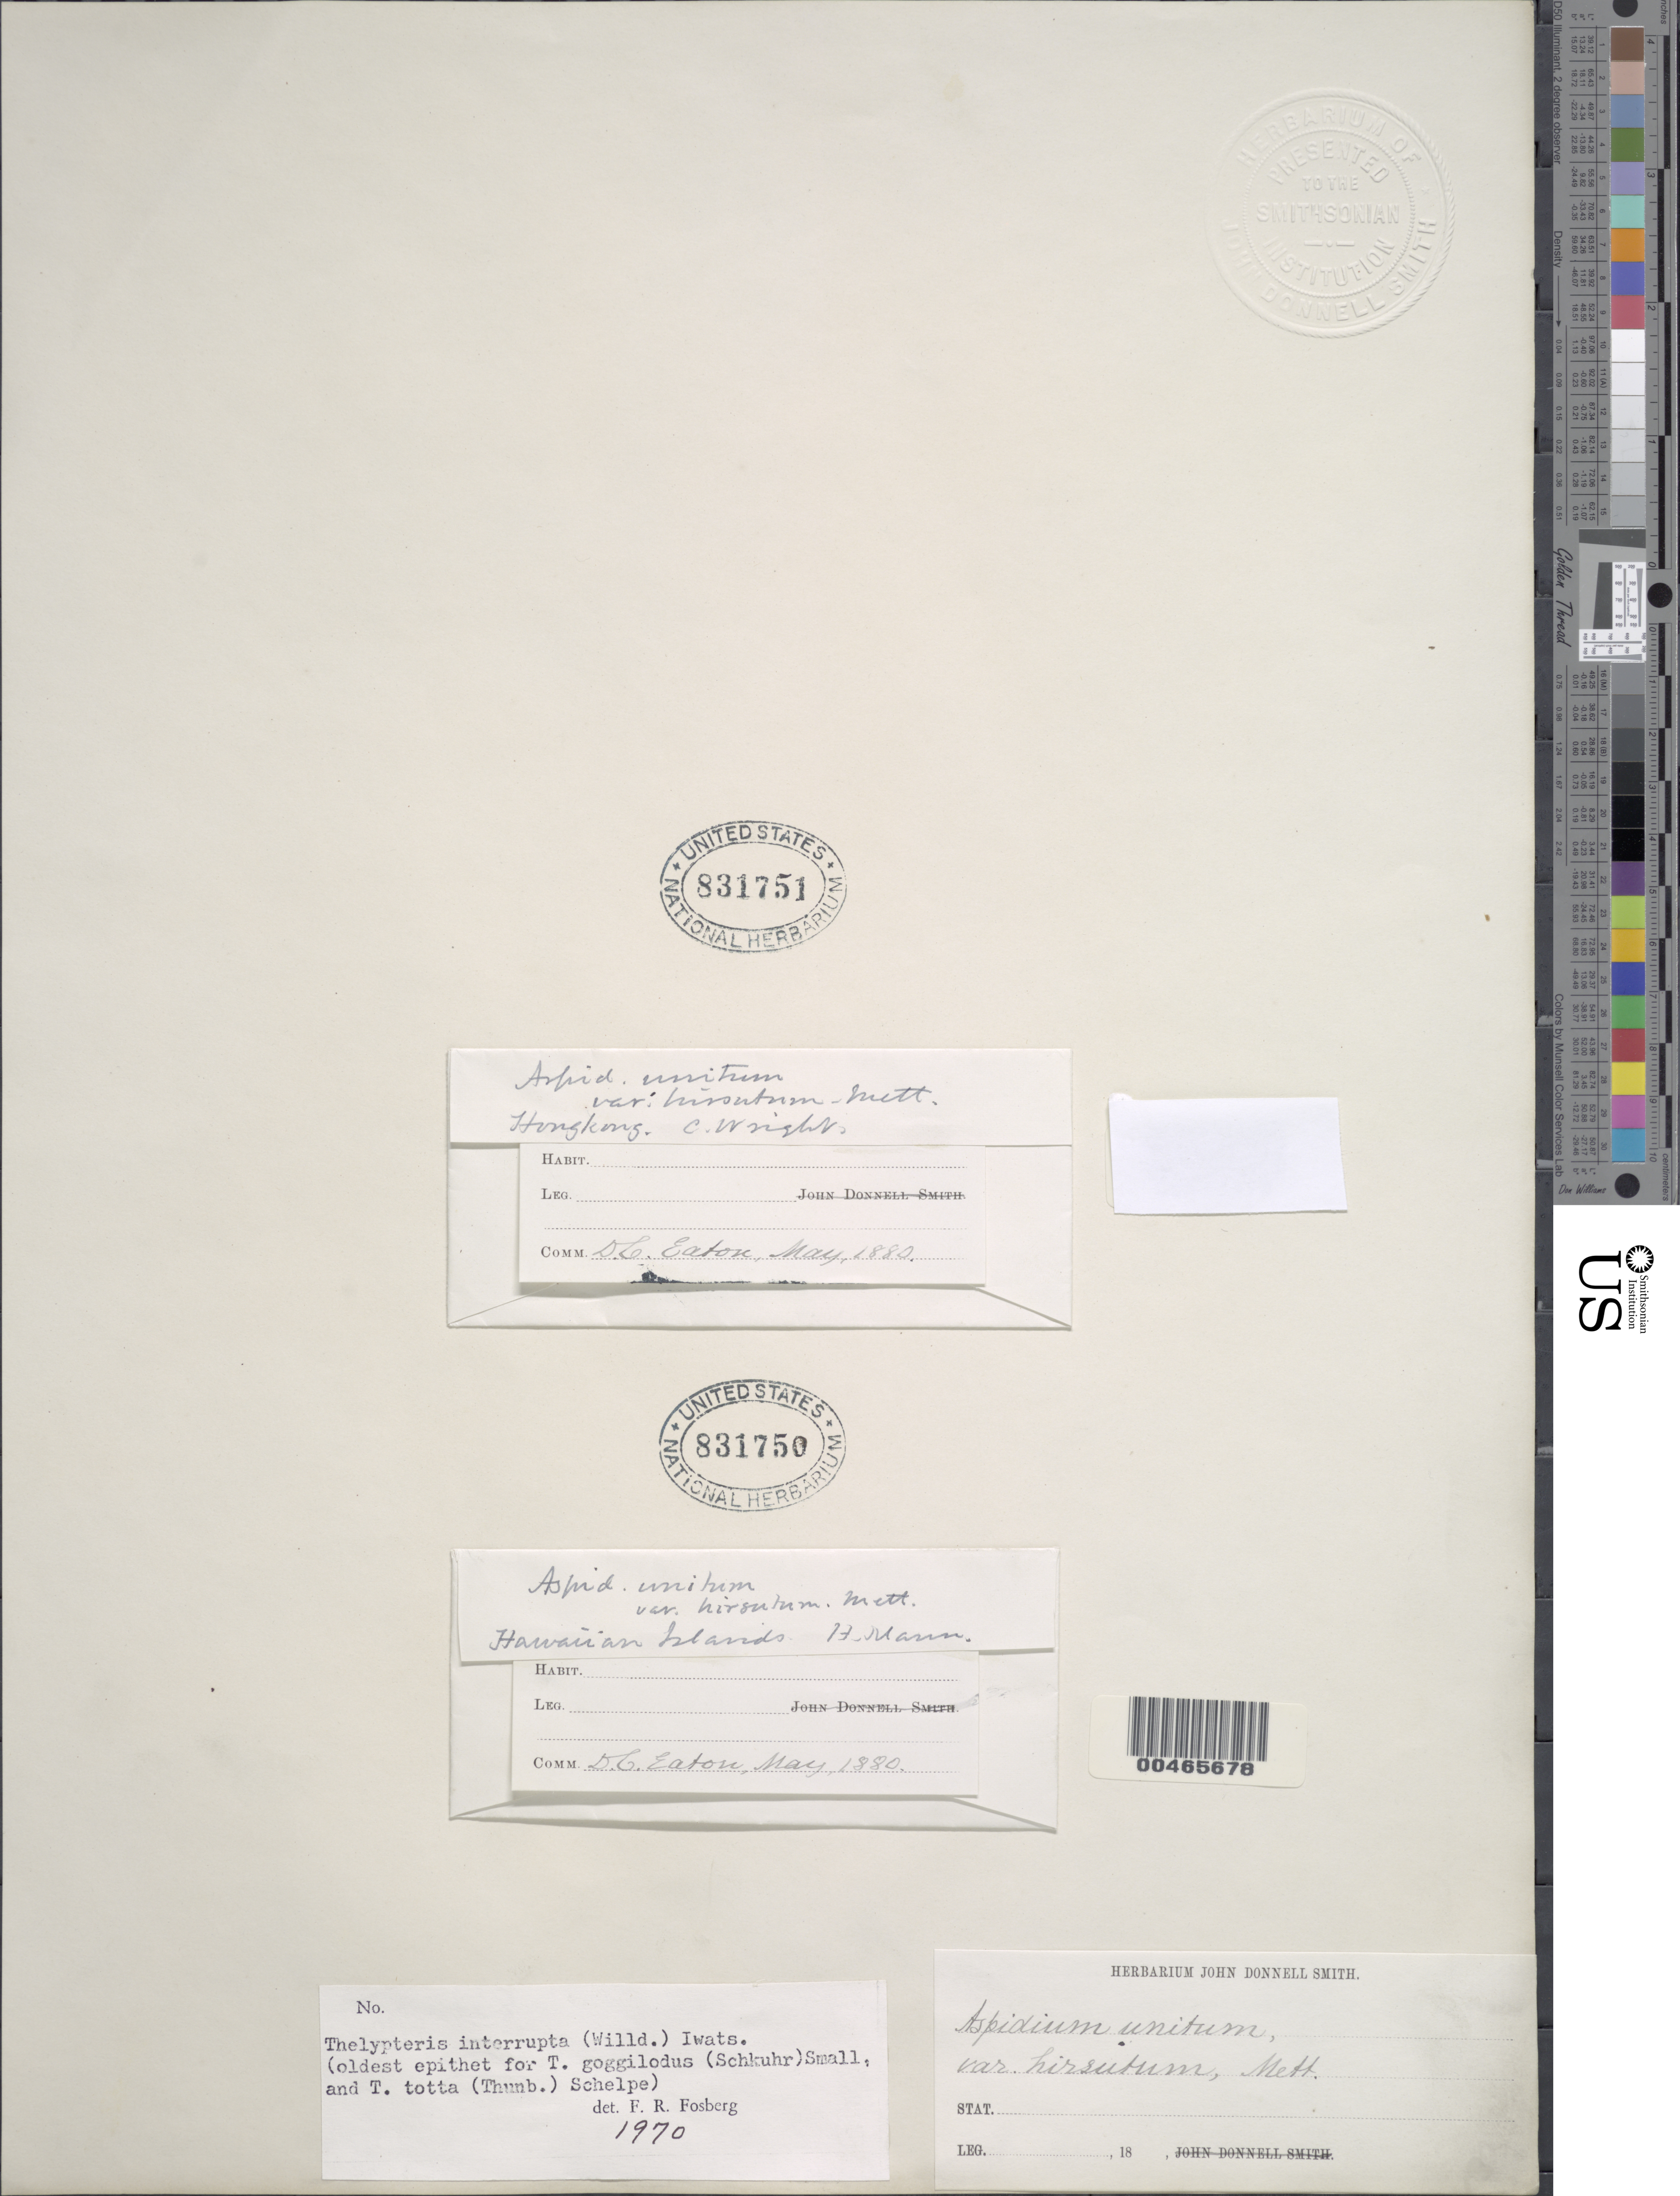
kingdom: Plantae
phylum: Tracheophyta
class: Polypodiopsida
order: Polypodiales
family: Thelypteridaceae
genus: Cyclosorus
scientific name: Cyclosorus interruptus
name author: (Willd.) H. Itô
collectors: H. Mann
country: United States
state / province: Hawaii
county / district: Kauai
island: Kaua'i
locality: Hawaiian Islands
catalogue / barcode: US 831750